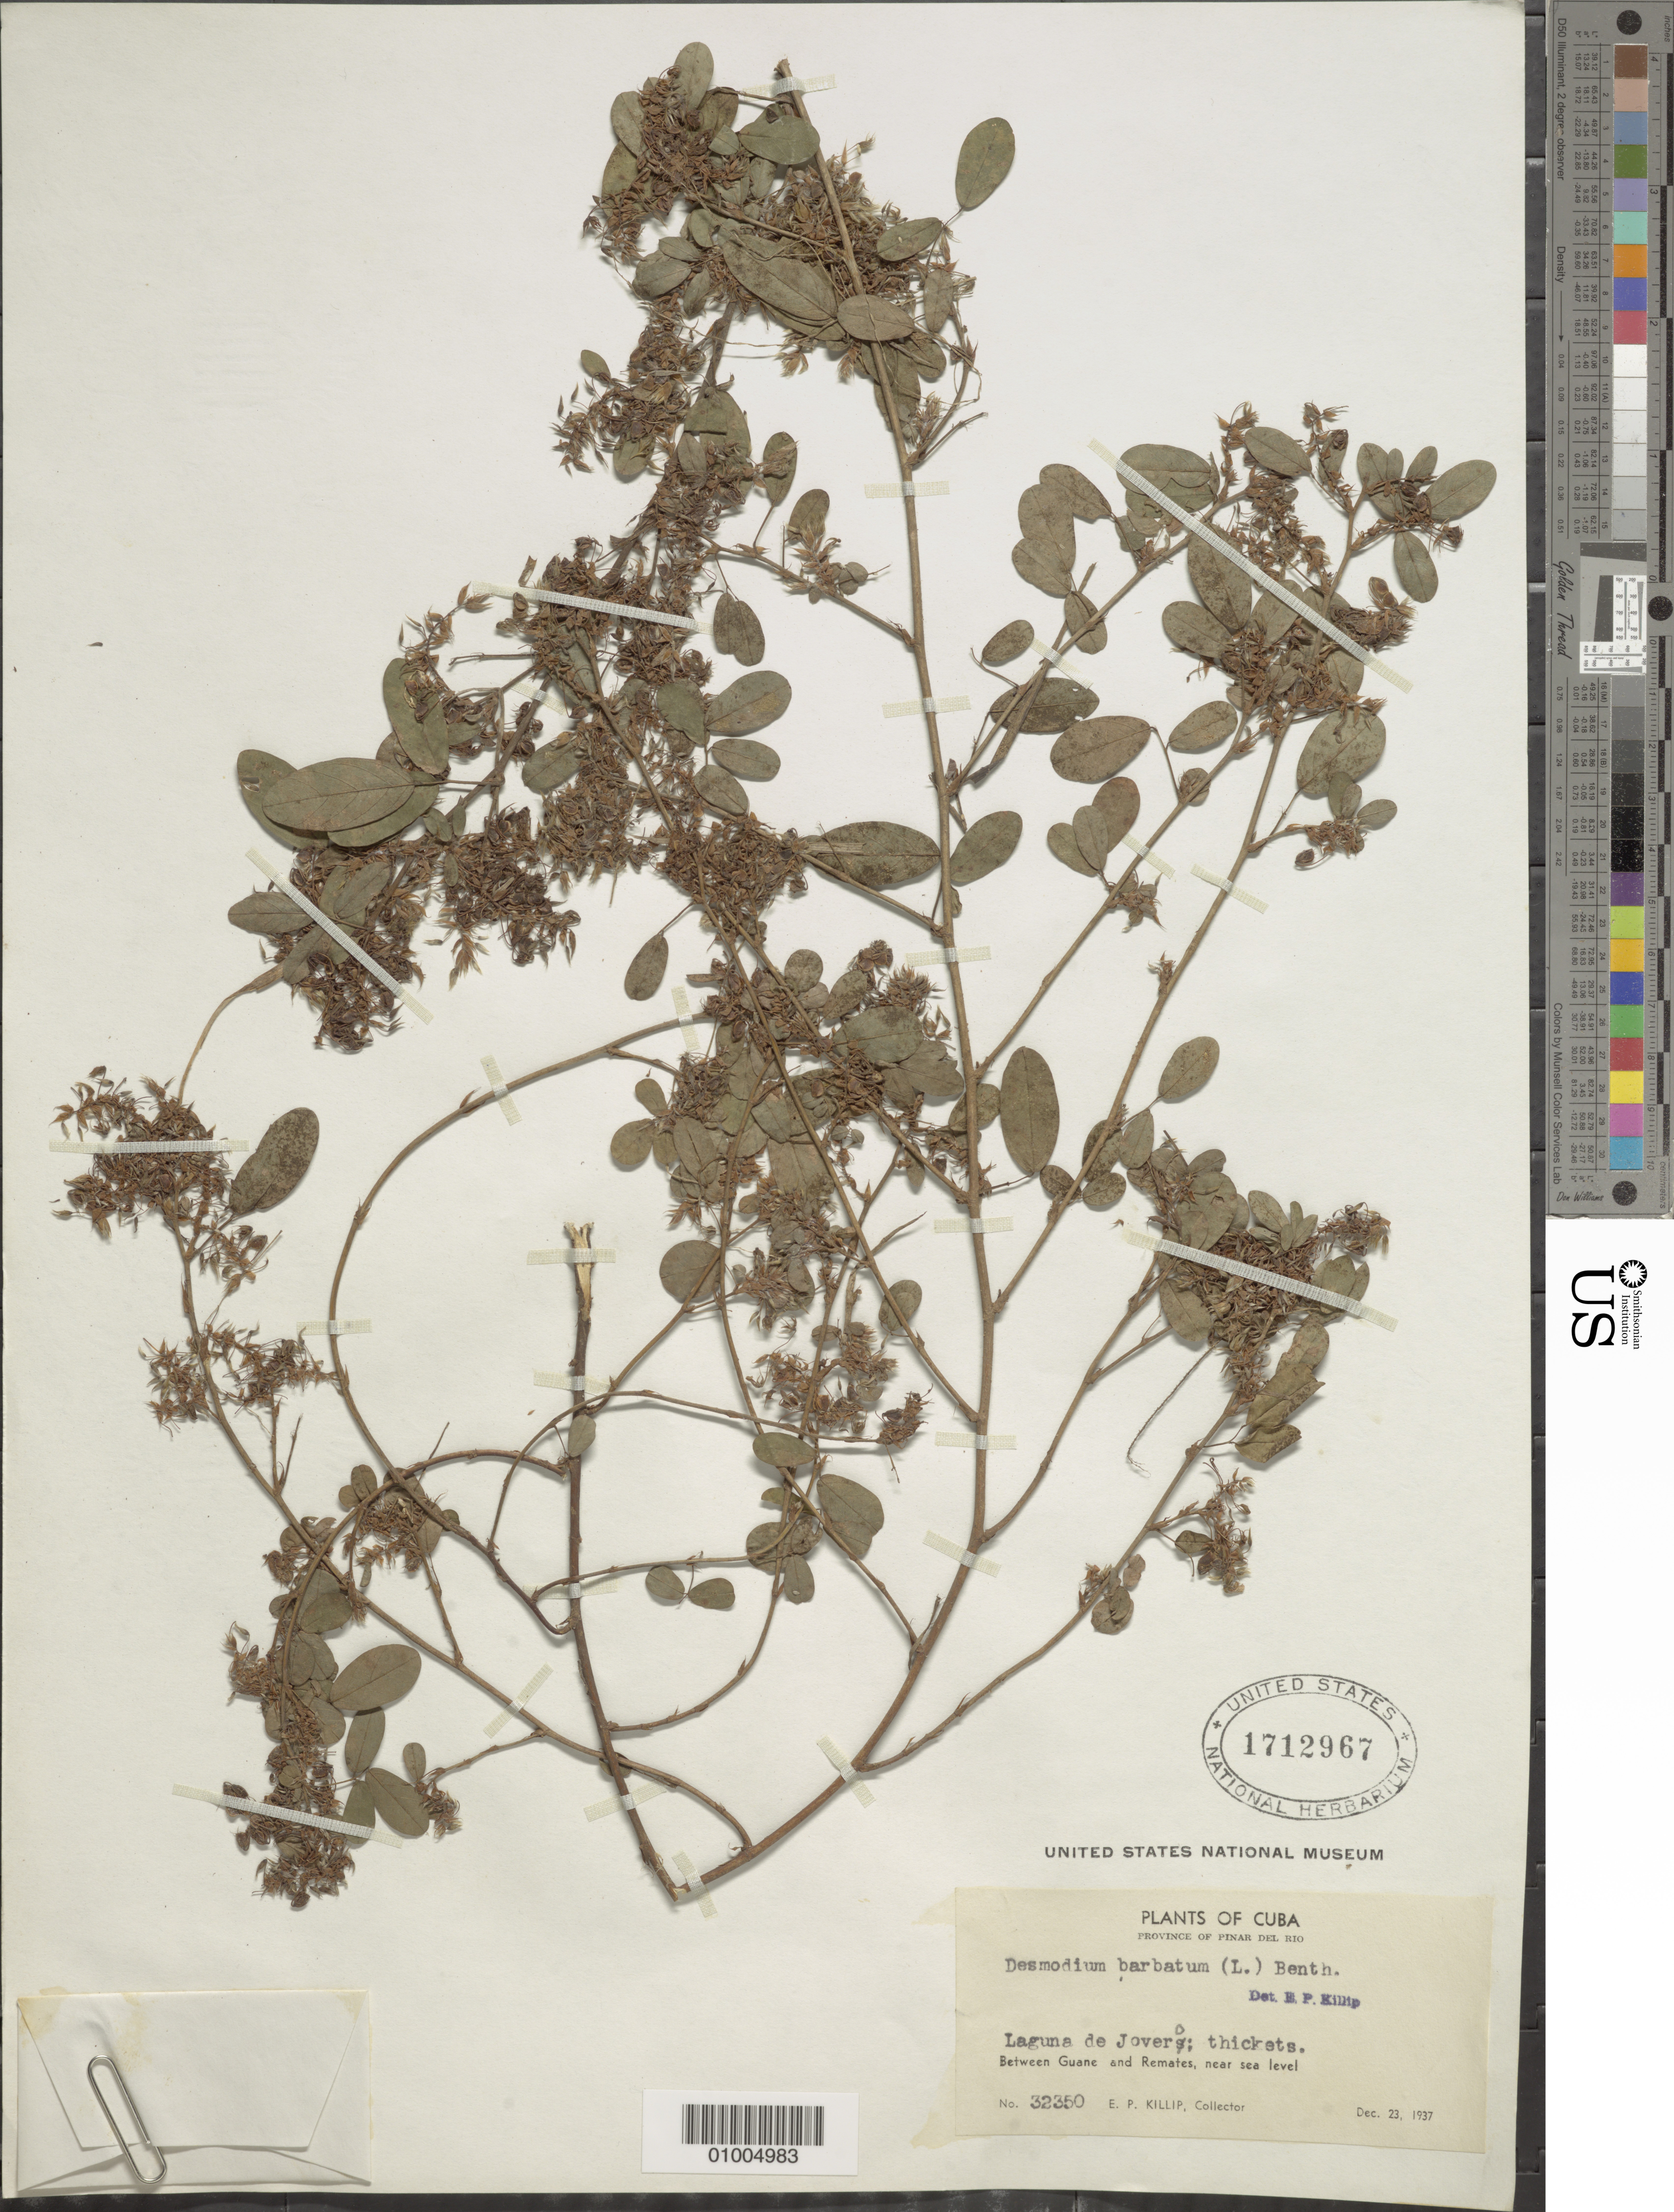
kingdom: Plantae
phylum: Tracheophyta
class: Magnoliopsida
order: Fabales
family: Fabaceae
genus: Grona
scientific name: Grona barbata var. barbata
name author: (L.) H. Ohashi & K. Ohashi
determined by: Strong, Mark T., (BOT), Smithsonian Institution - National Museum of Natural History (UNITED STATES)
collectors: E. P. Killip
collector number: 32350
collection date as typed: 23 Dec 1937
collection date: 1937-12-23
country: Cuba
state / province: Pinar del Rio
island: Cuba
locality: Between Guane and Remates, near sea-level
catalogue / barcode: US 1712967